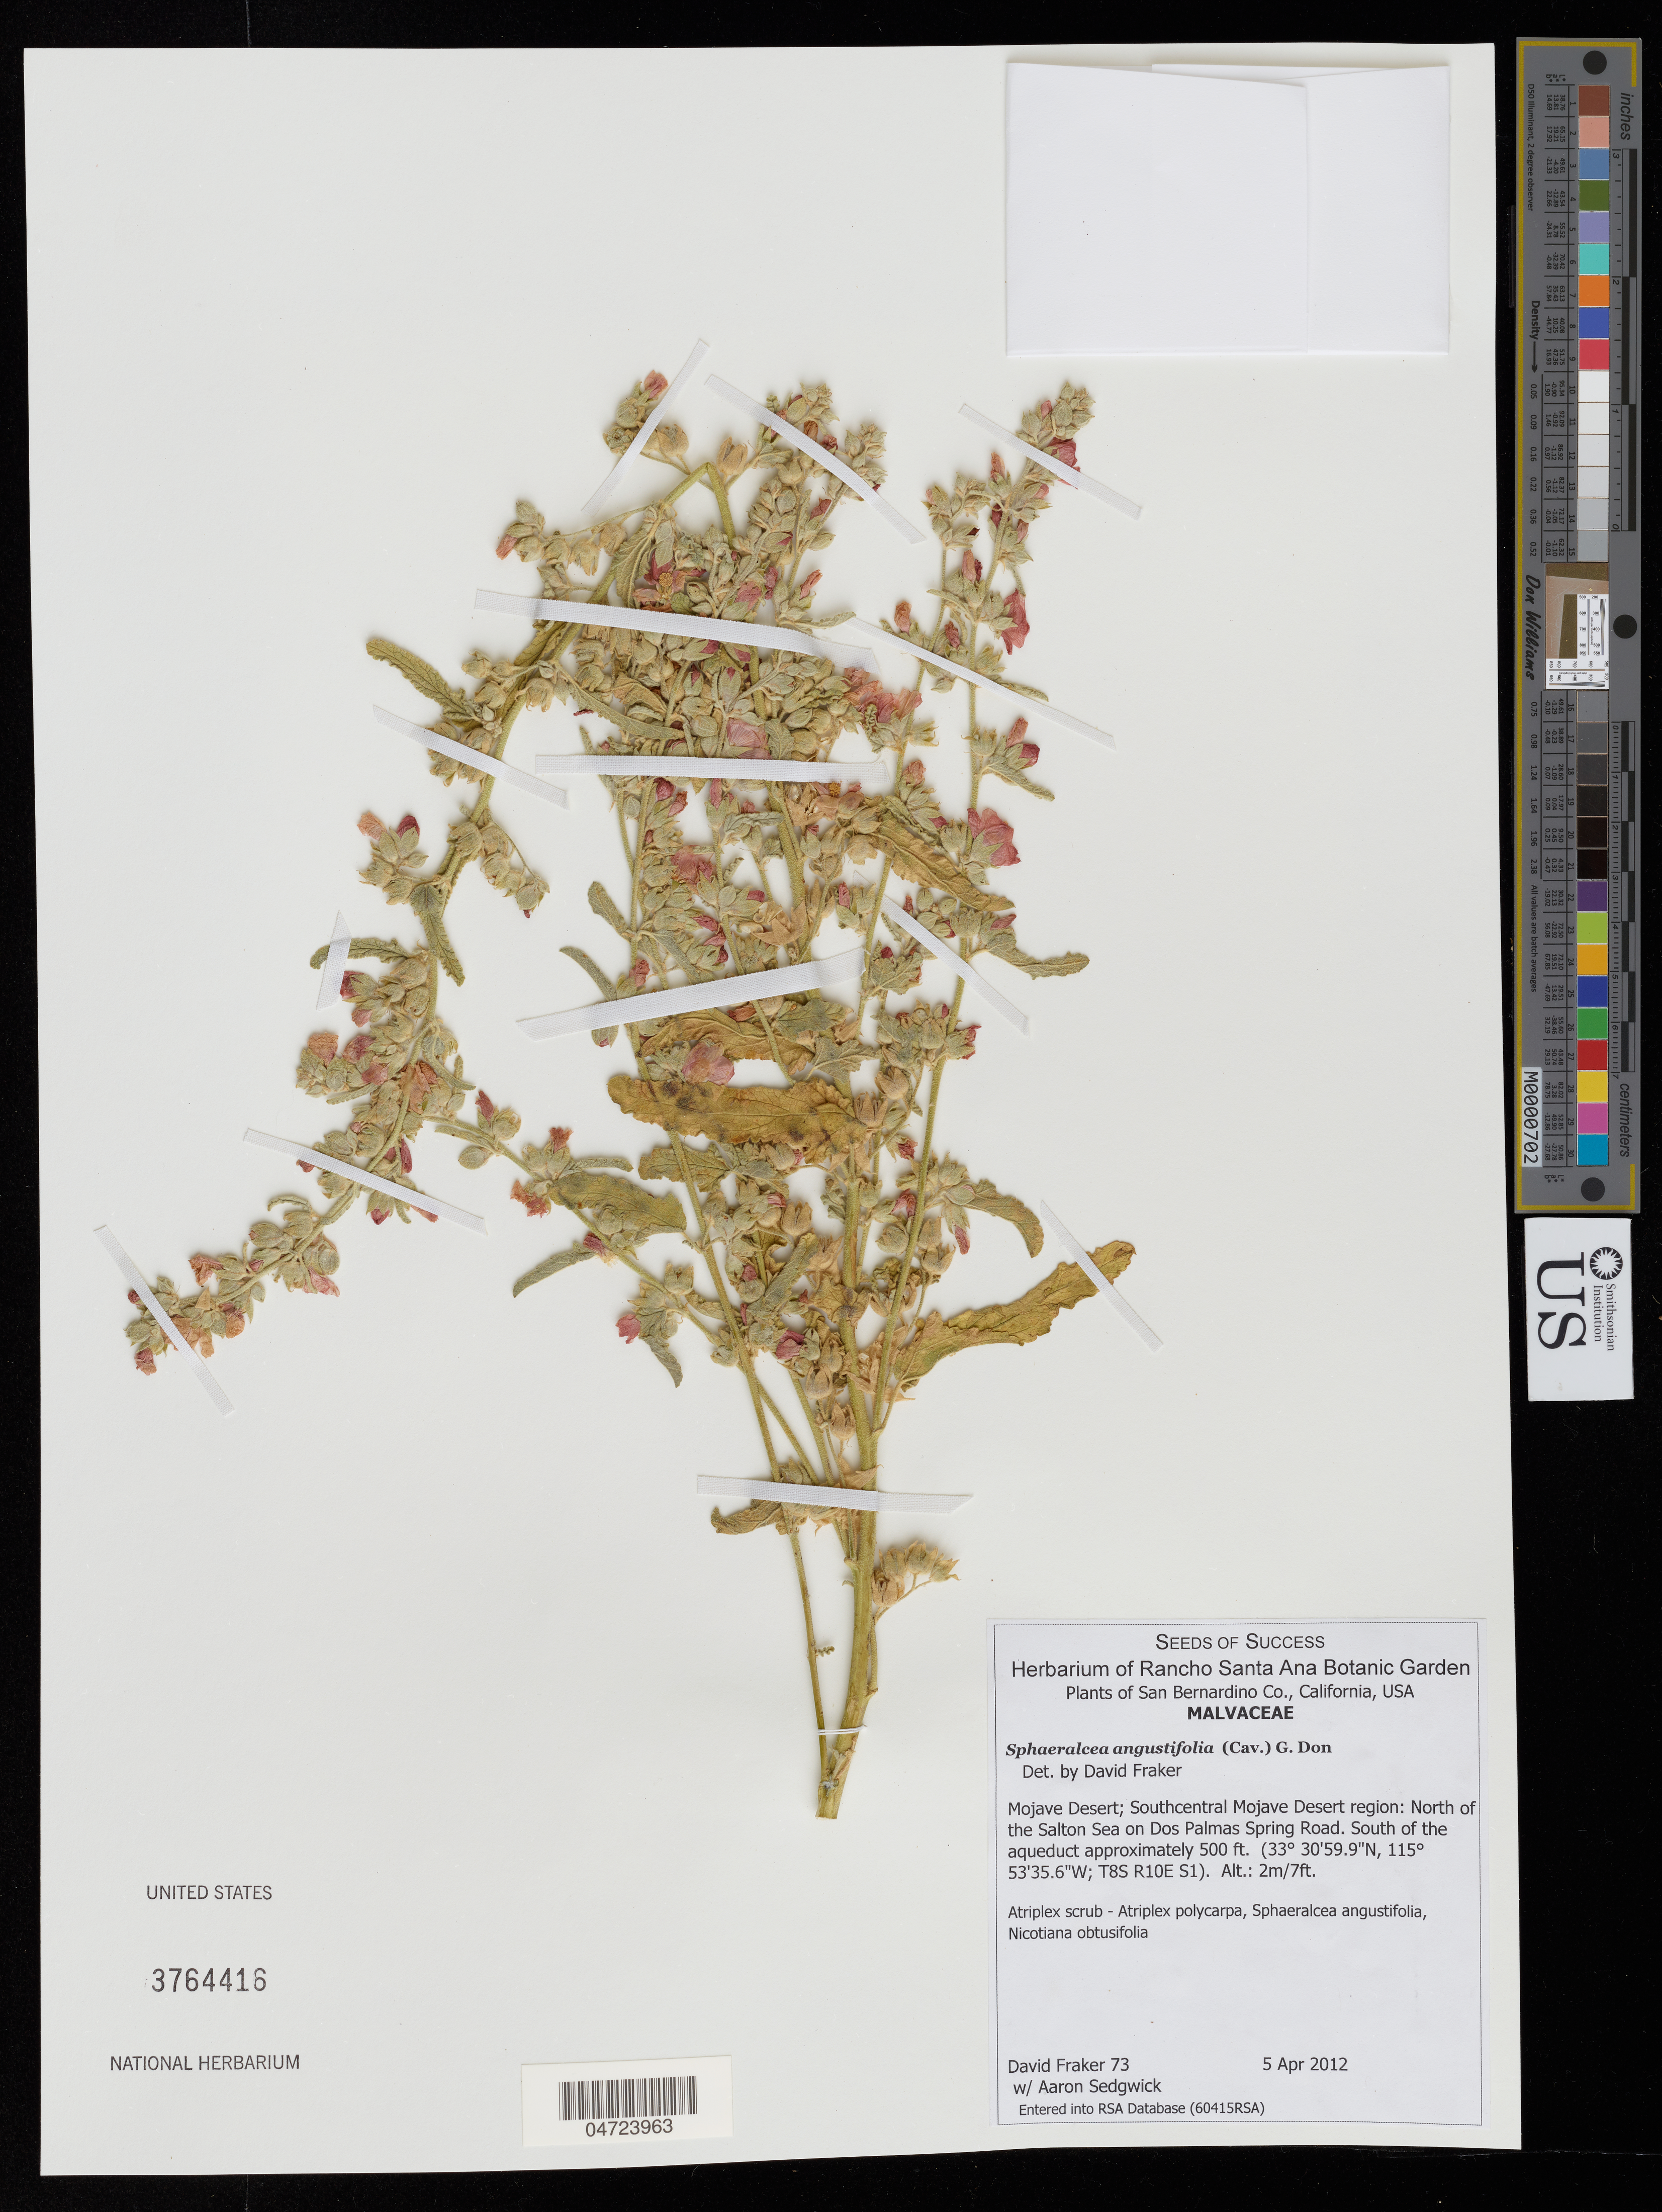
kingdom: Plantae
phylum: Tracheophyta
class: Magnoliopsida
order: Malvales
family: Malvaceae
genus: Sphaeralcea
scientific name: Sphaeralcea angustifolia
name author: (Cav.) G. Don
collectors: D. Fraker & A. Sedgwick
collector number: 73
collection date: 2012-04-05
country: United States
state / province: California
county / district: San Bernardino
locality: San Bernardino Co. Mojave Desert; Southcentral Mojave Desert region: North of the Salton Sea on Dos Palmas Spring Road. South of the aqueduct approximately 500 ft. (T8S R10E S1).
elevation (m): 2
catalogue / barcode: US 3764416